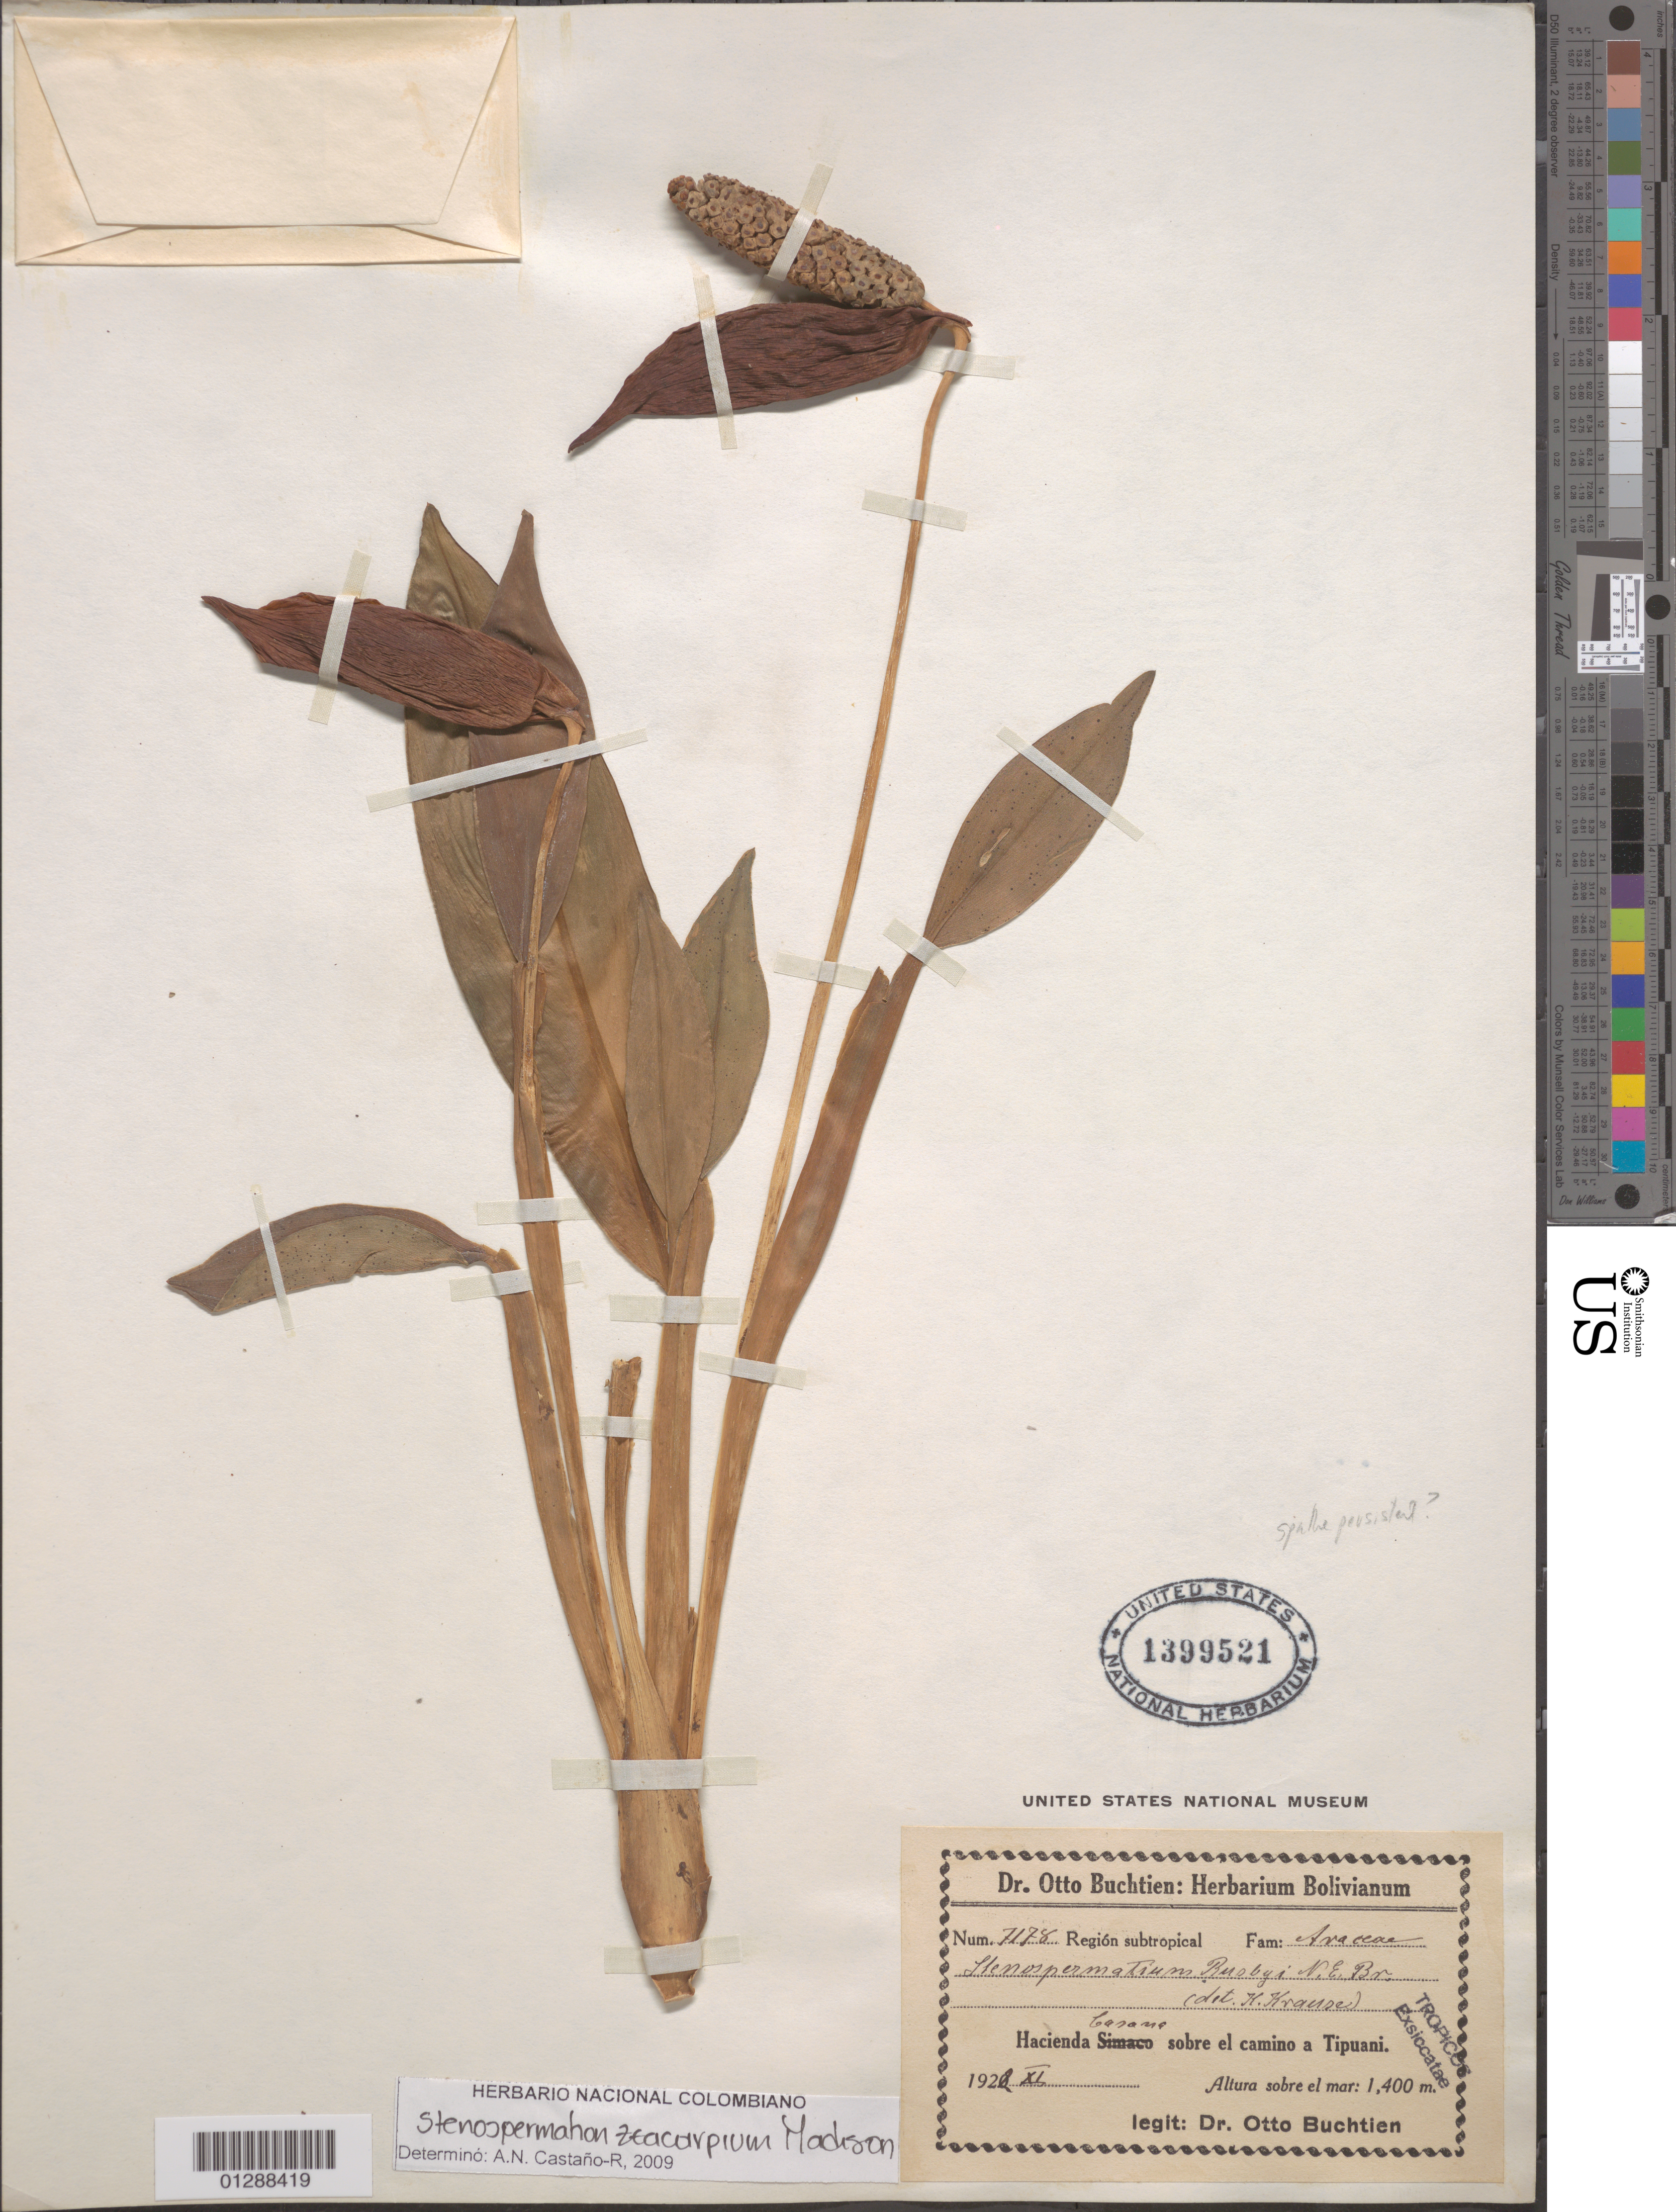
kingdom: Plantae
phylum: Tracheophyta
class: Liliopsida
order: Alismatales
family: Araceae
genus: Stenospermation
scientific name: Stenospermation zeacarpium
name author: Madison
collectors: O. Buchtien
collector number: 7178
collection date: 1922-11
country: Bolivia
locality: Región subtropical. Hacienda Casana sobre el camino a Tipuani.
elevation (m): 1400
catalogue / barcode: US 1399521